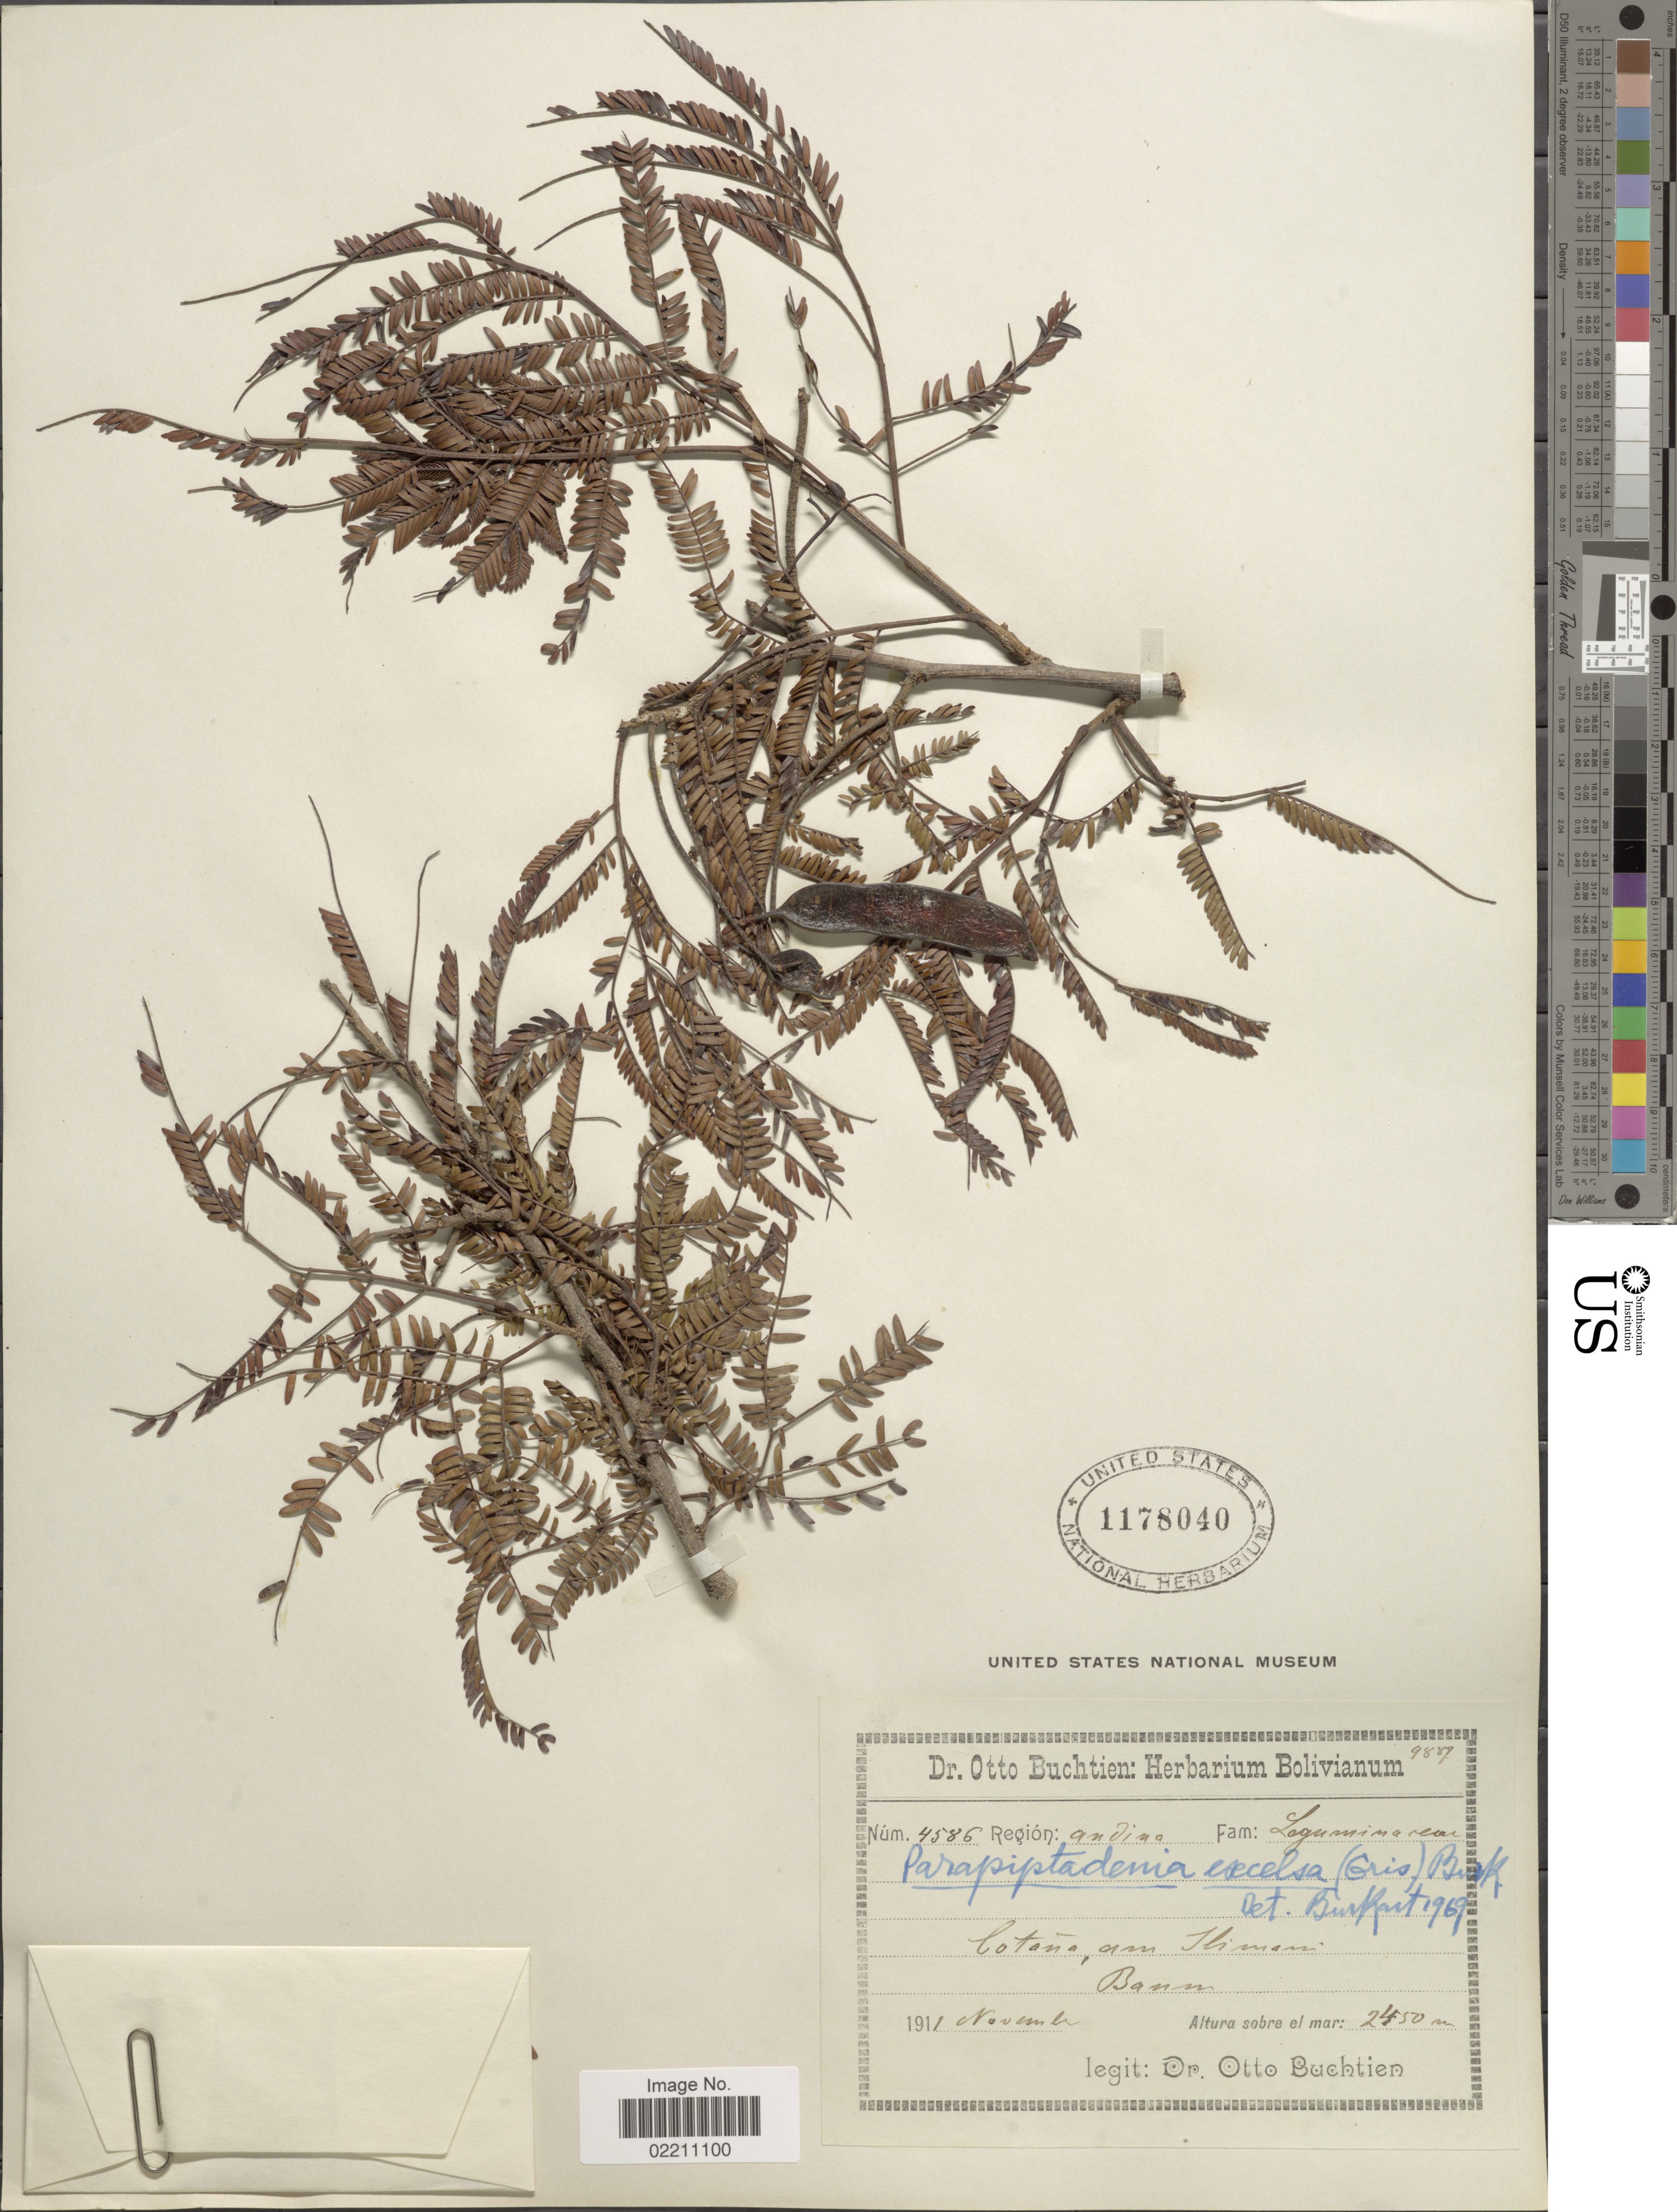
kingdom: Plantae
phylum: Tracheophyta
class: Magnoliopsida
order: Fabales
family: Fabaceae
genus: Parapiptadenia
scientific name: Parapiptadenia excelsa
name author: (Griseb.) Burkart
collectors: O. Buchtien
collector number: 4586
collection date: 1911-11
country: Bolivia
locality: Region: Andina, Cotaña am Illimani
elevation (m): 2450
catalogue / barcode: US 1178040